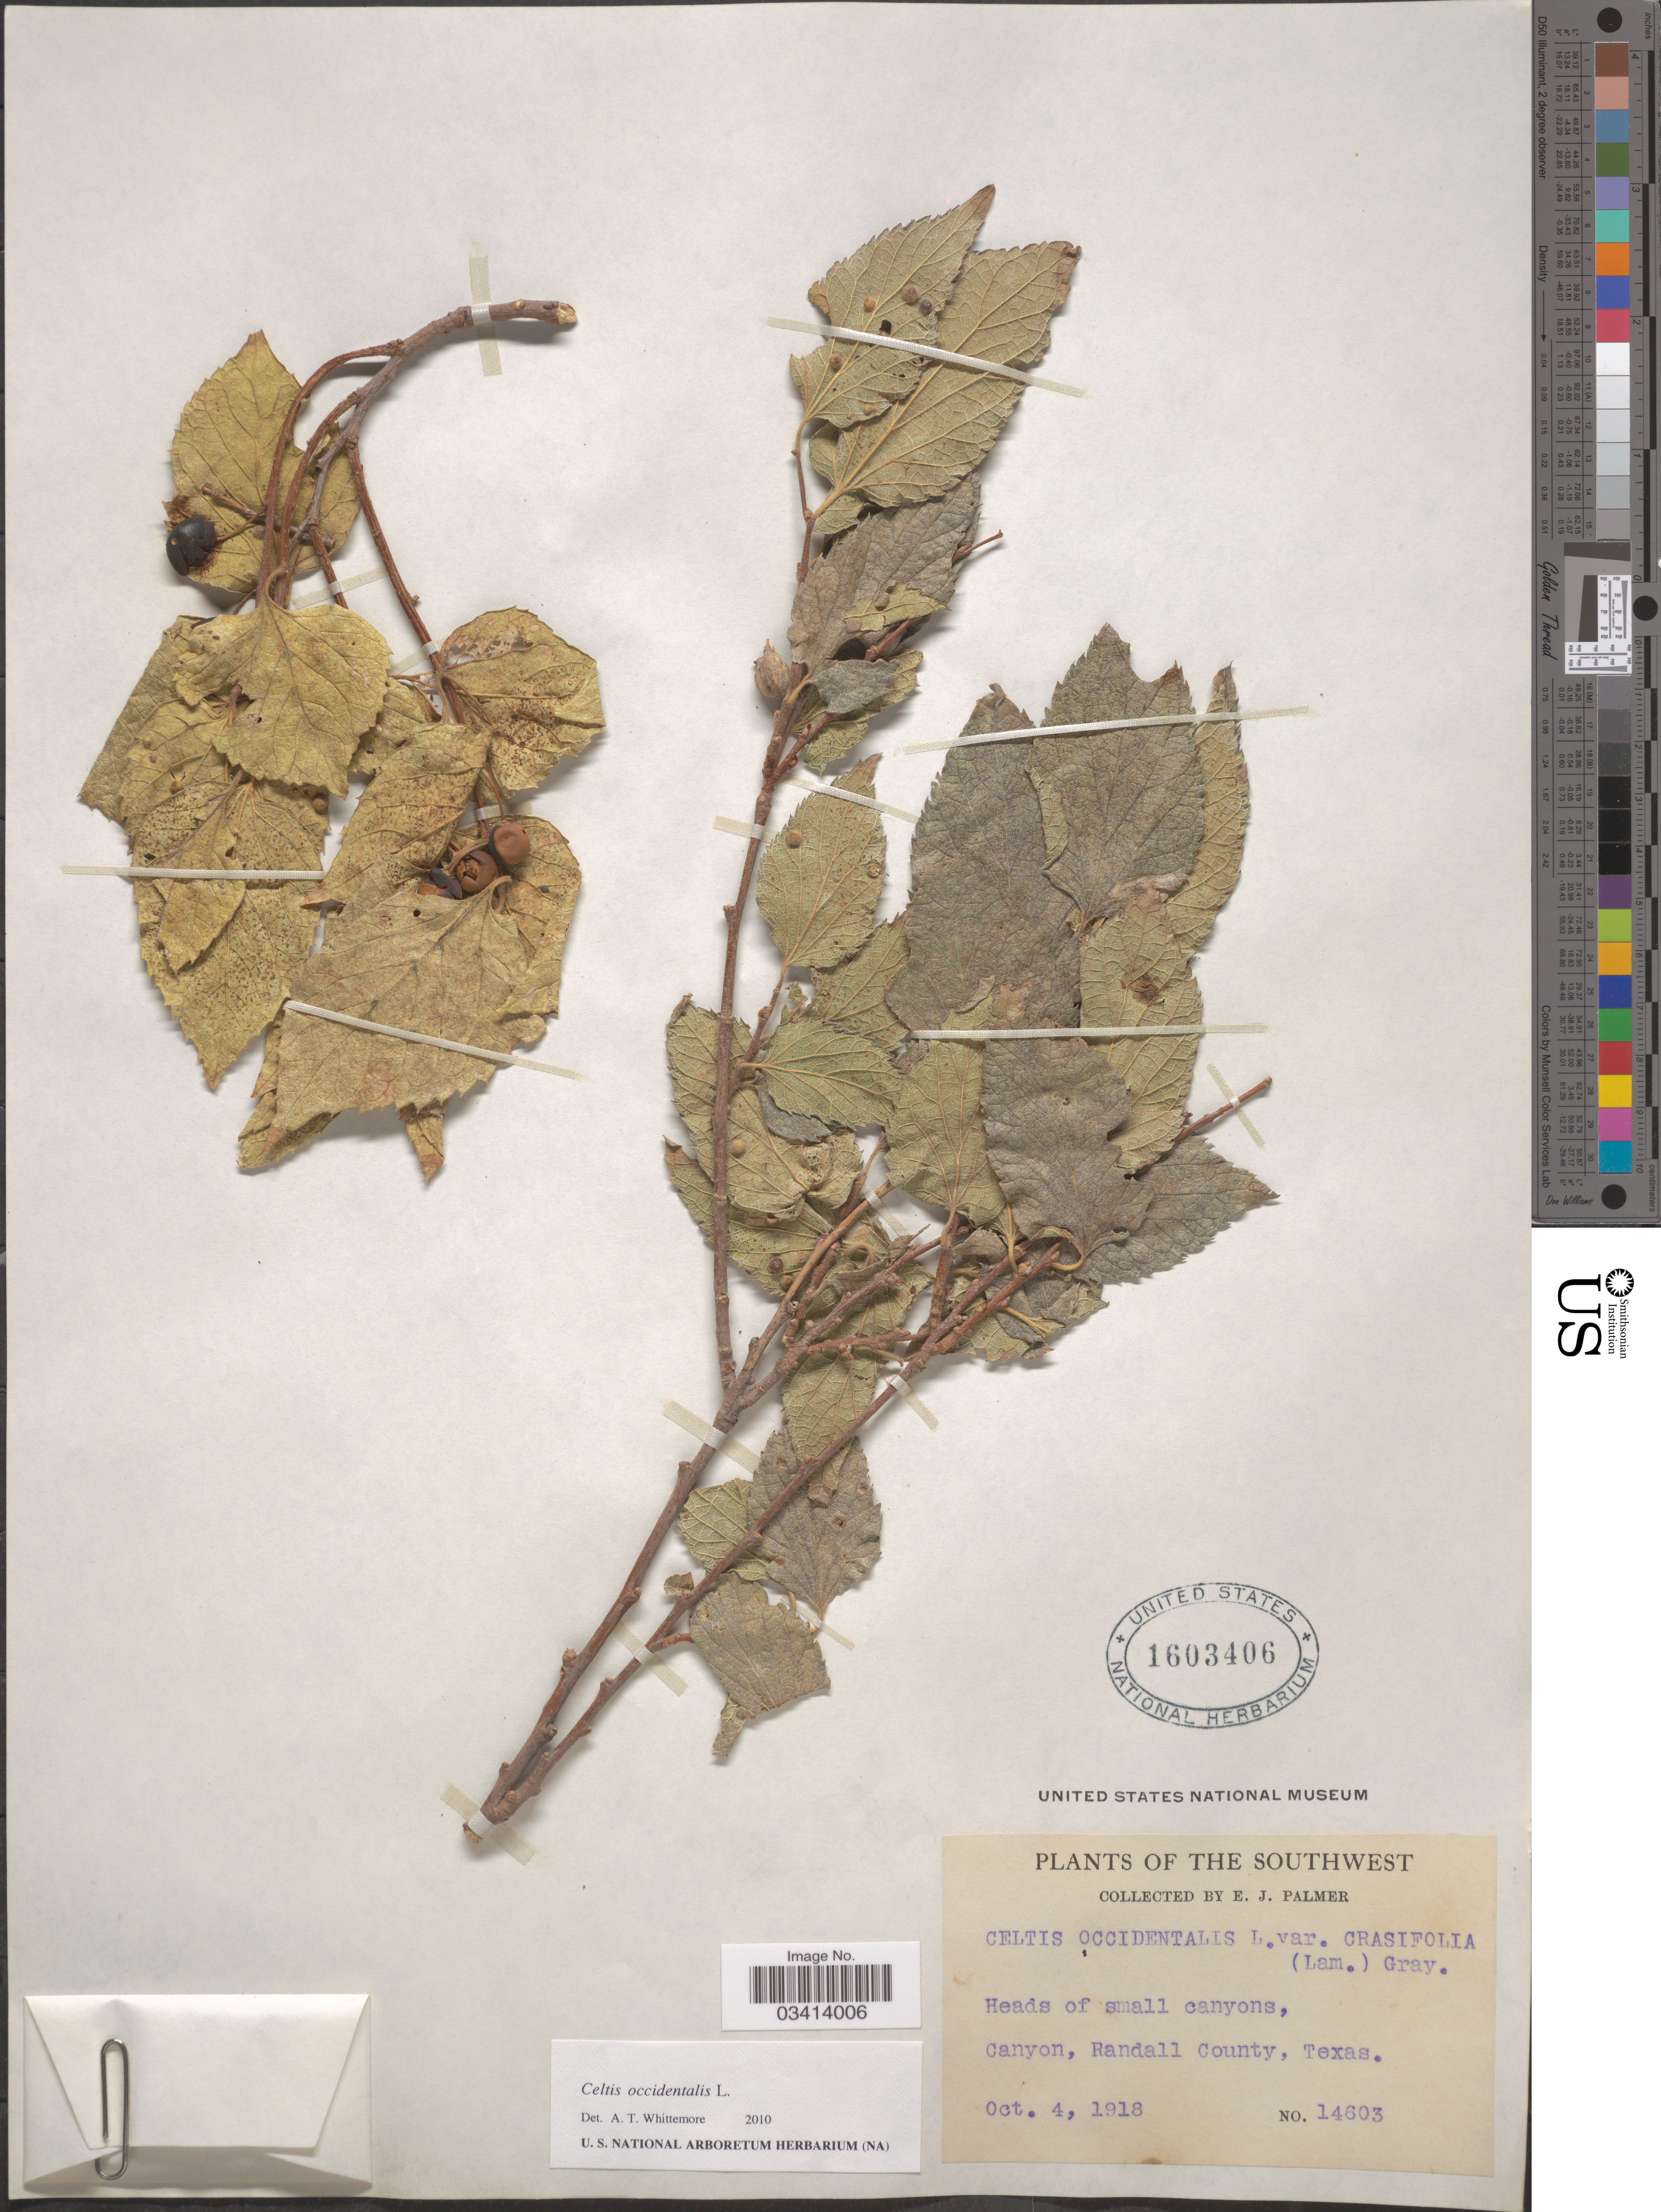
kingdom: Plantae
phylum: Tracheophyta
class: Magnoliopsida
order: Rosales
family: Cannabaceae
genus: Celtis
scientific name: Celtis occidentalis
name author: L.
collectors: E. J. Palmer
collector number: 14603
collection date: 1918-10-04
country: United States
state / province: Texas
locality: The Southwest. Heads of small canyons, Canyon, Randall County.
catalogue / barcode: US 1603406